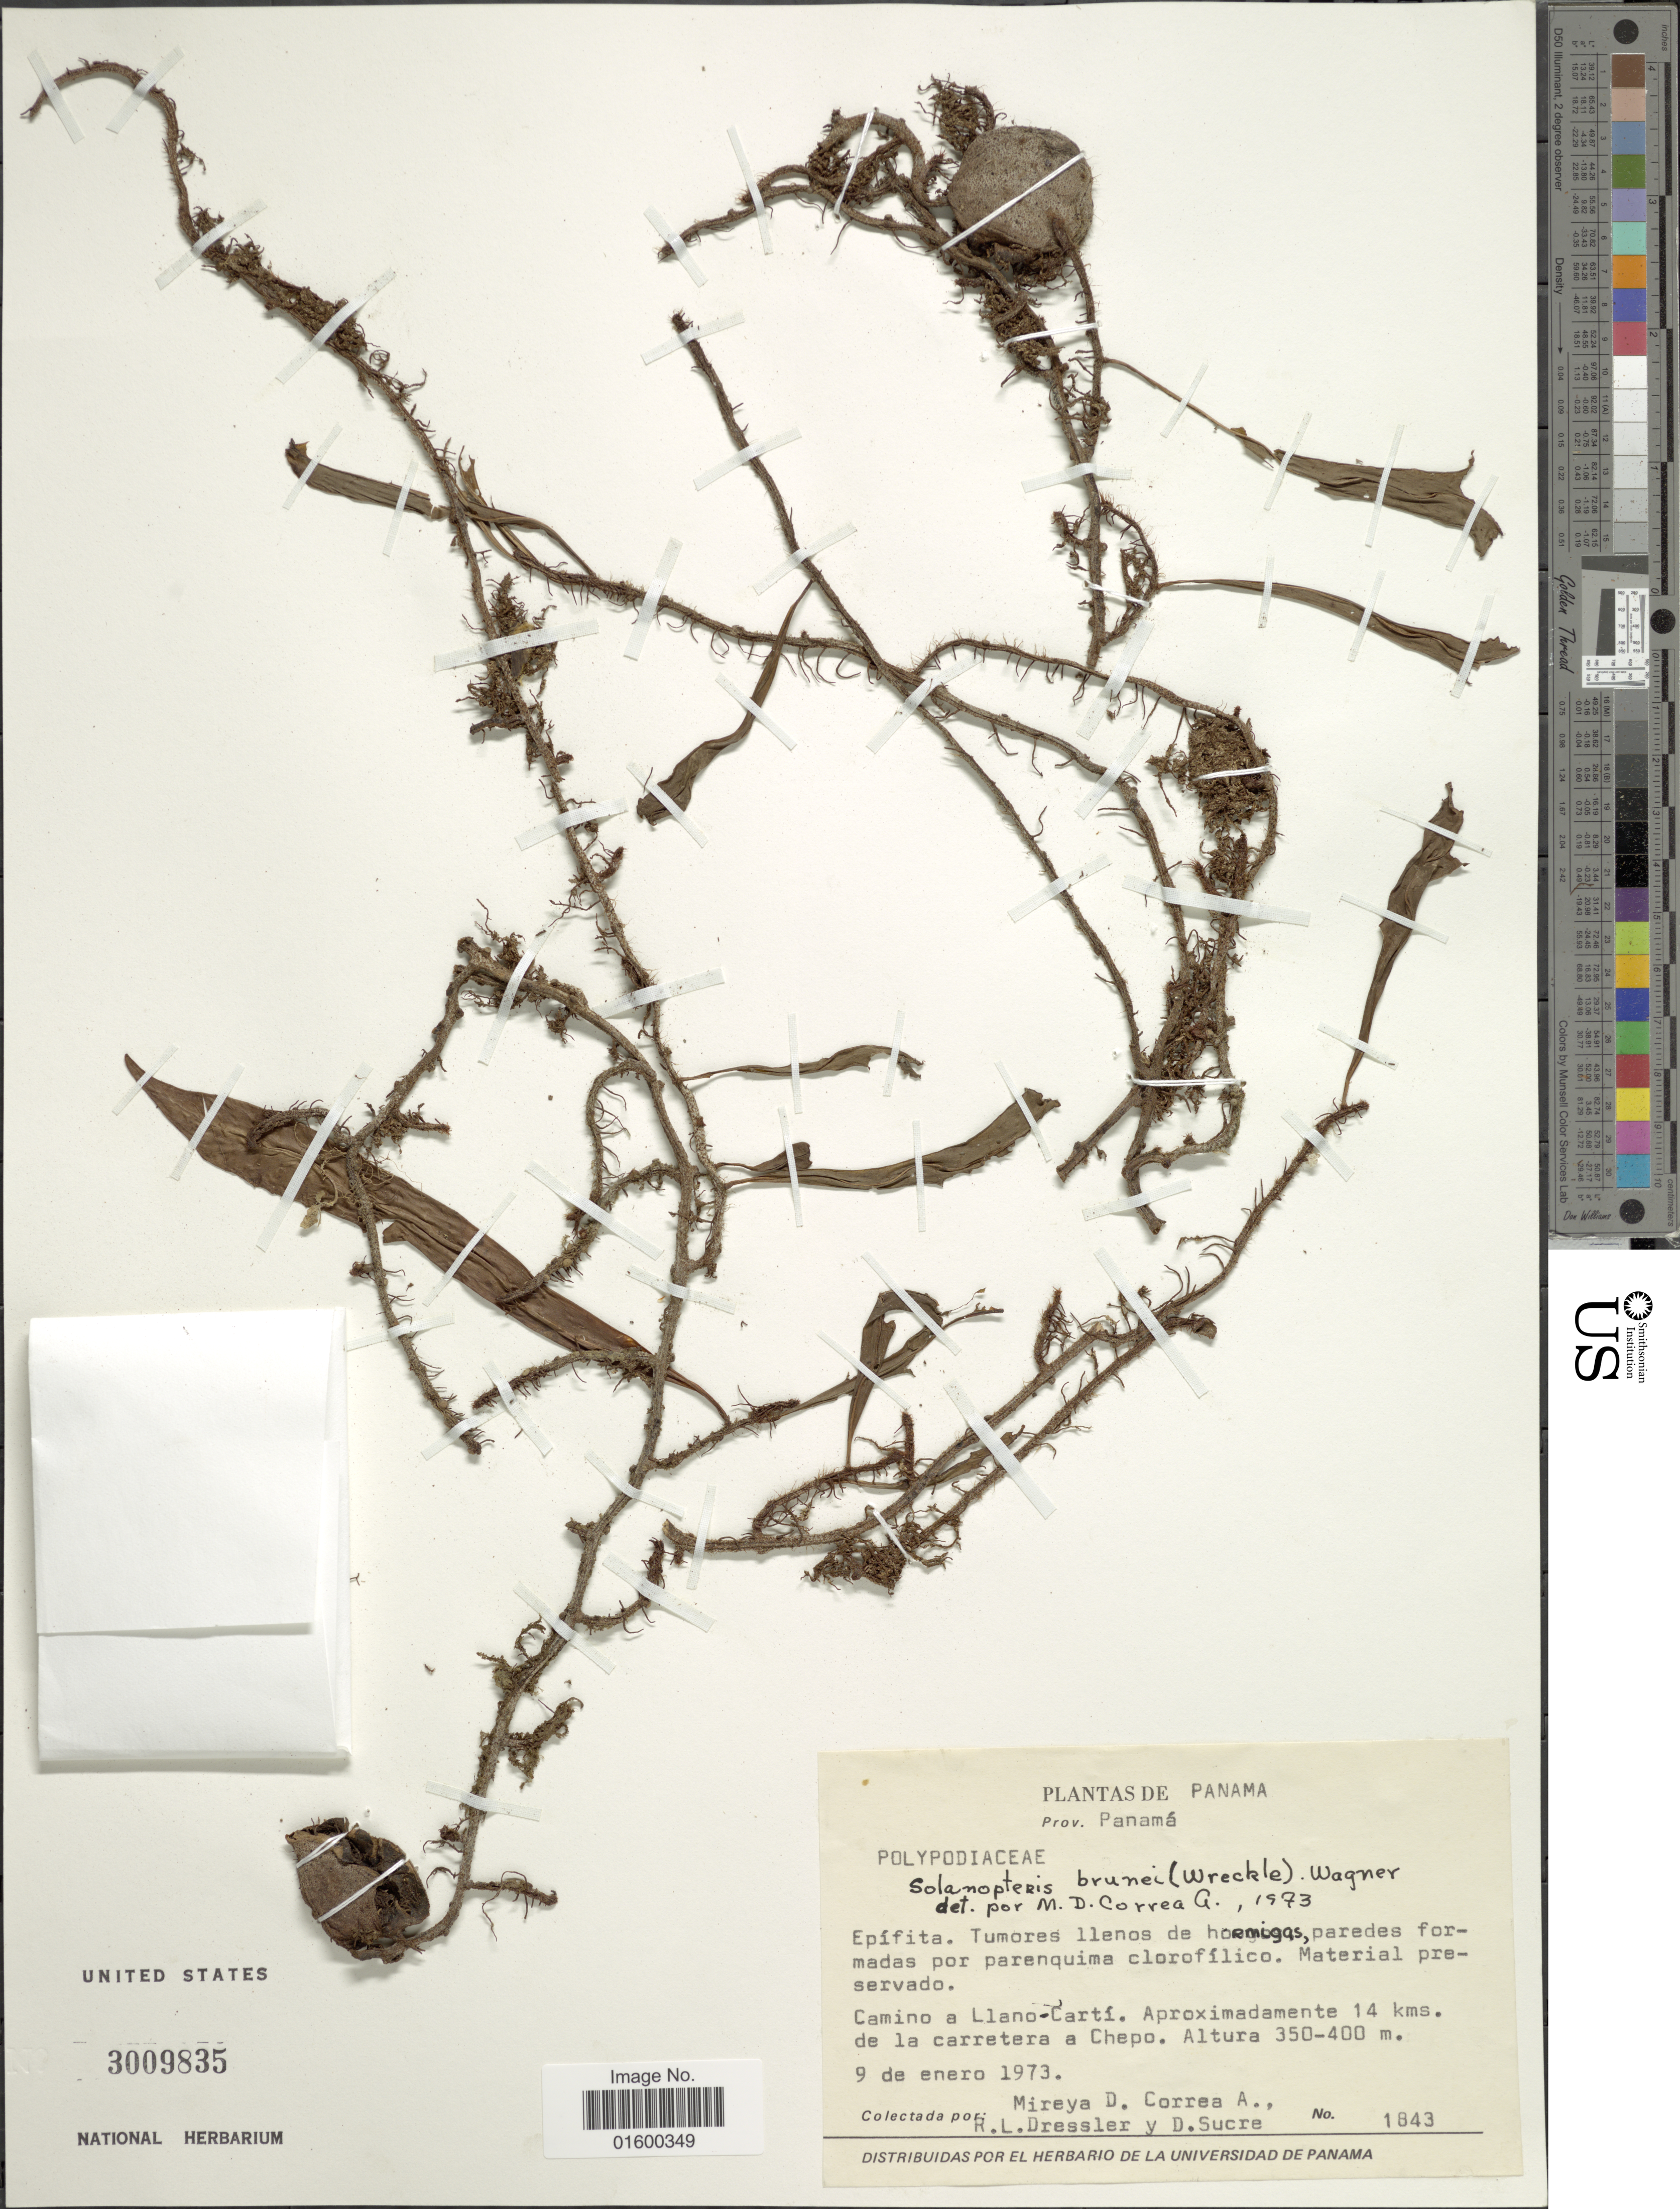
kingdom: Plantae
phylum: Tracheophyta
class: Polypodiopsida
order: Polypodiales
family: Polypodiaceae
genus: Microgramma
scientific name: Microgramma brunei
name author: (Wercklé ex Christ) Lellinger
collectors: M. D. Corrêa-A., R. Dressler & D. Sucre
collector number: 1843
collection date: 1973-01-09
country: Panama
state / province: Panamá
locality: Prov. Panama, camino a Llano-Carti, Aproximadamente 14 kms de la carretera a Chepo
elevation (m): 350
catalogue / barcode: US 3009835